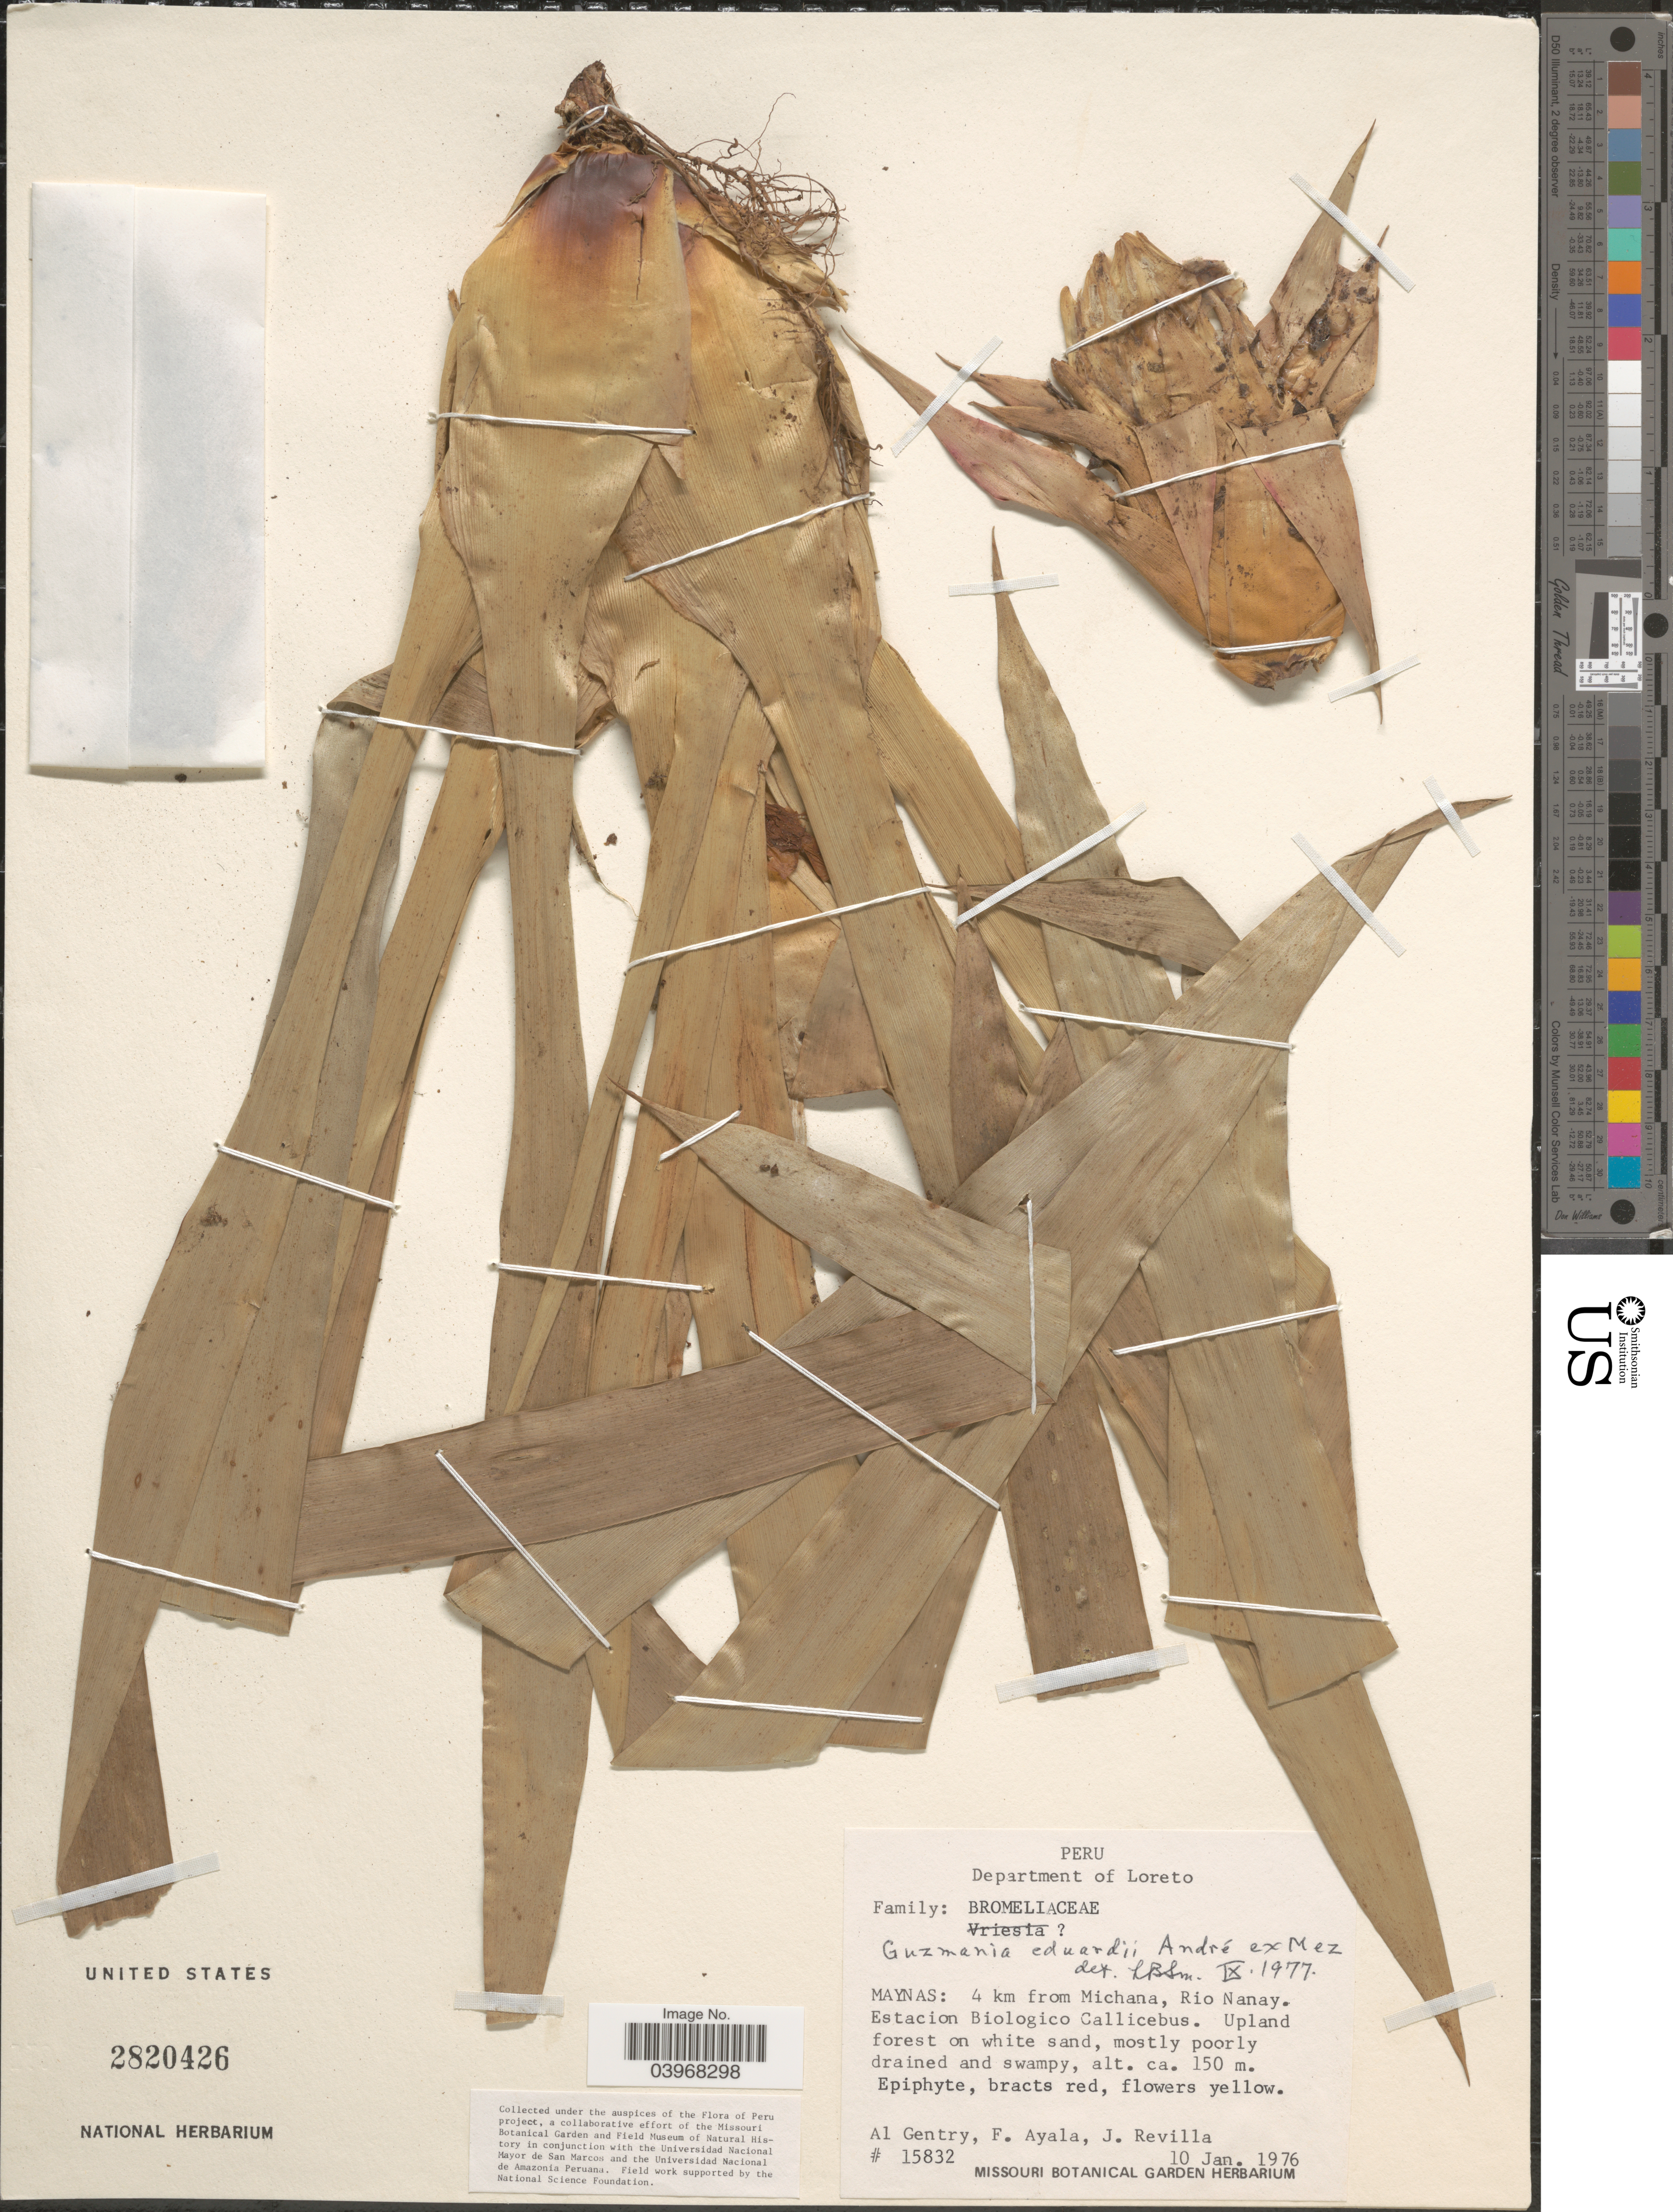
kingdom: Plantae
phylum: Tracheophyta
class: Liliopsida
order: Poales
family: Bromeliaceae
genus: Guzmania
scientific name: Guzmania duardi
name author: André ex Mez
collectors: A. H. Gentry, F. Ayala & J. Revilla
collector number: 15832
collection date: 1976-01-10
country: Peru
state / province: Loreto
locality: Department of Loreto. Maynas: 4 km from Michana, Rio Nanay. Estacion Biologico Callicebus.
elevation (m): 150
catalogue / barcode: US 2820426